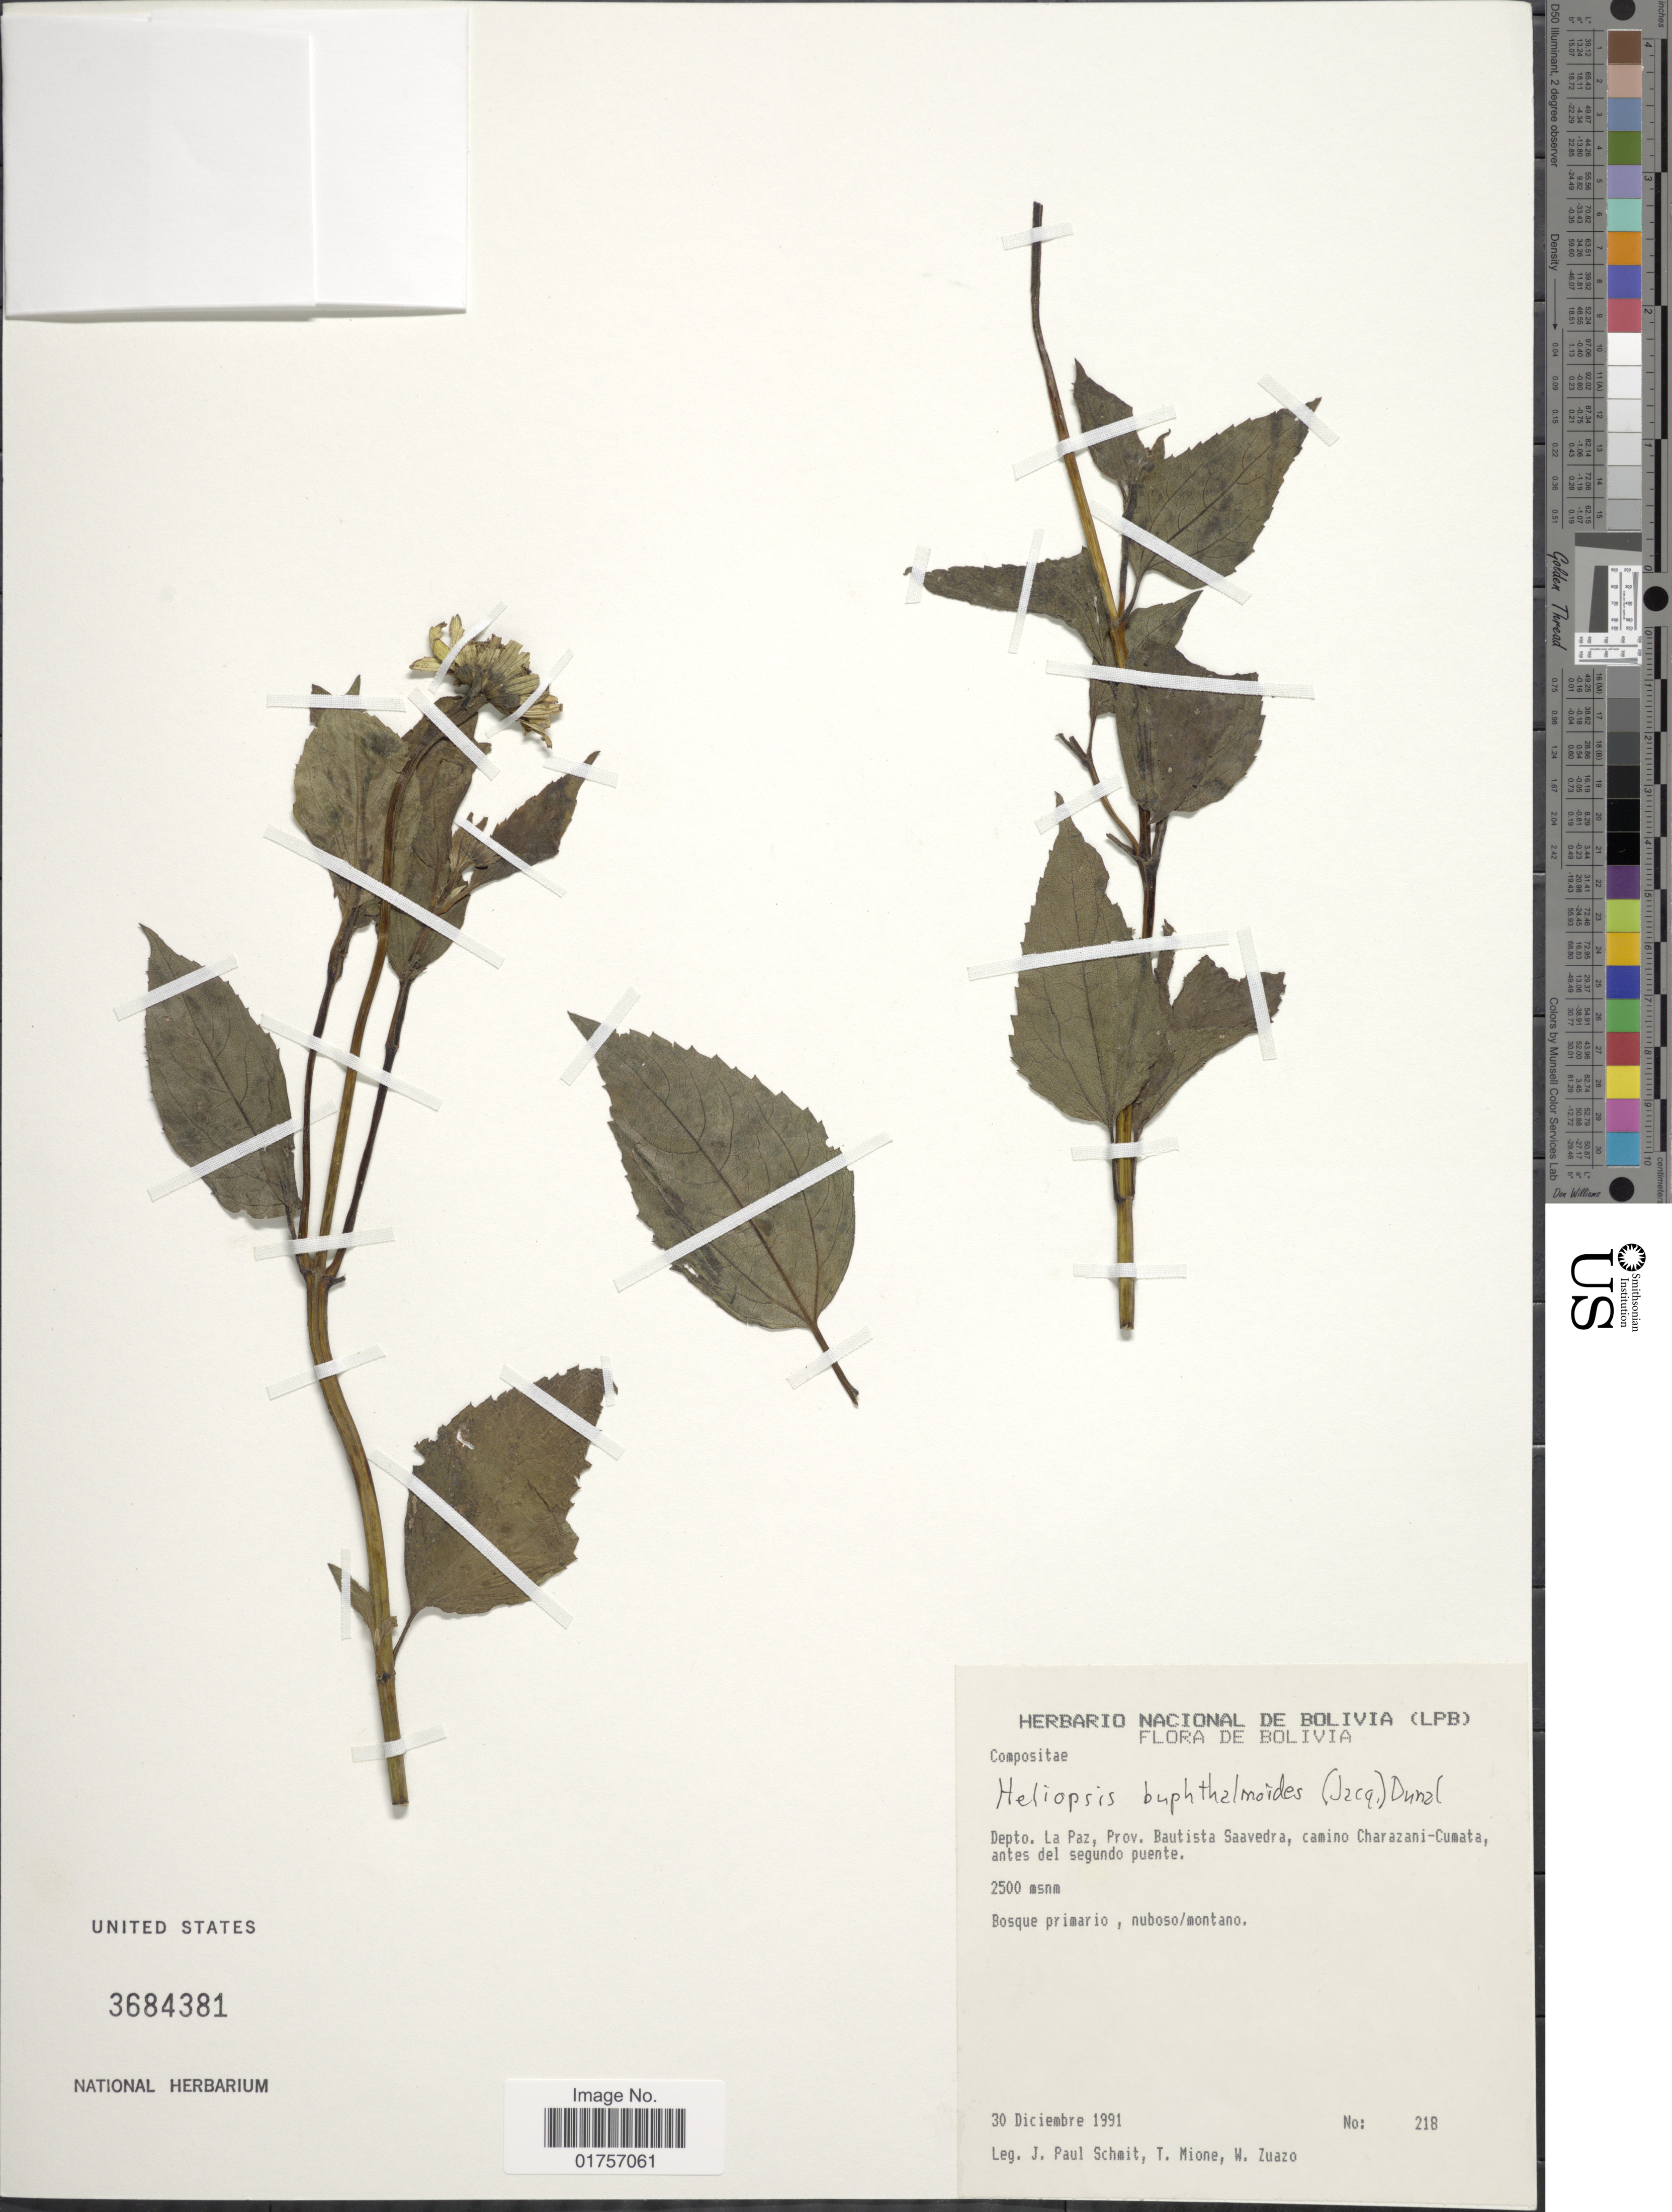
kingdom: Plantae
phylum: Tracheophyta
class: Magnoliopsida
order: Asterales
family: Asteraceae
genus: Heliopsis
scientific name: Heliopsis buphthalmoides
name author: (Jacq.) Dunal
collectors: J. Schmit, T. Mione & W. Zuazo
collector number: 218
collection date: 1991-12-30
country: Bolivia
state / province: La Paz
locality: Prov. Bautista Saavedra, camino Charazani-Cumata, antes del segundo puente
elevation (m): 2500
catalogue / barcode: US 3684381